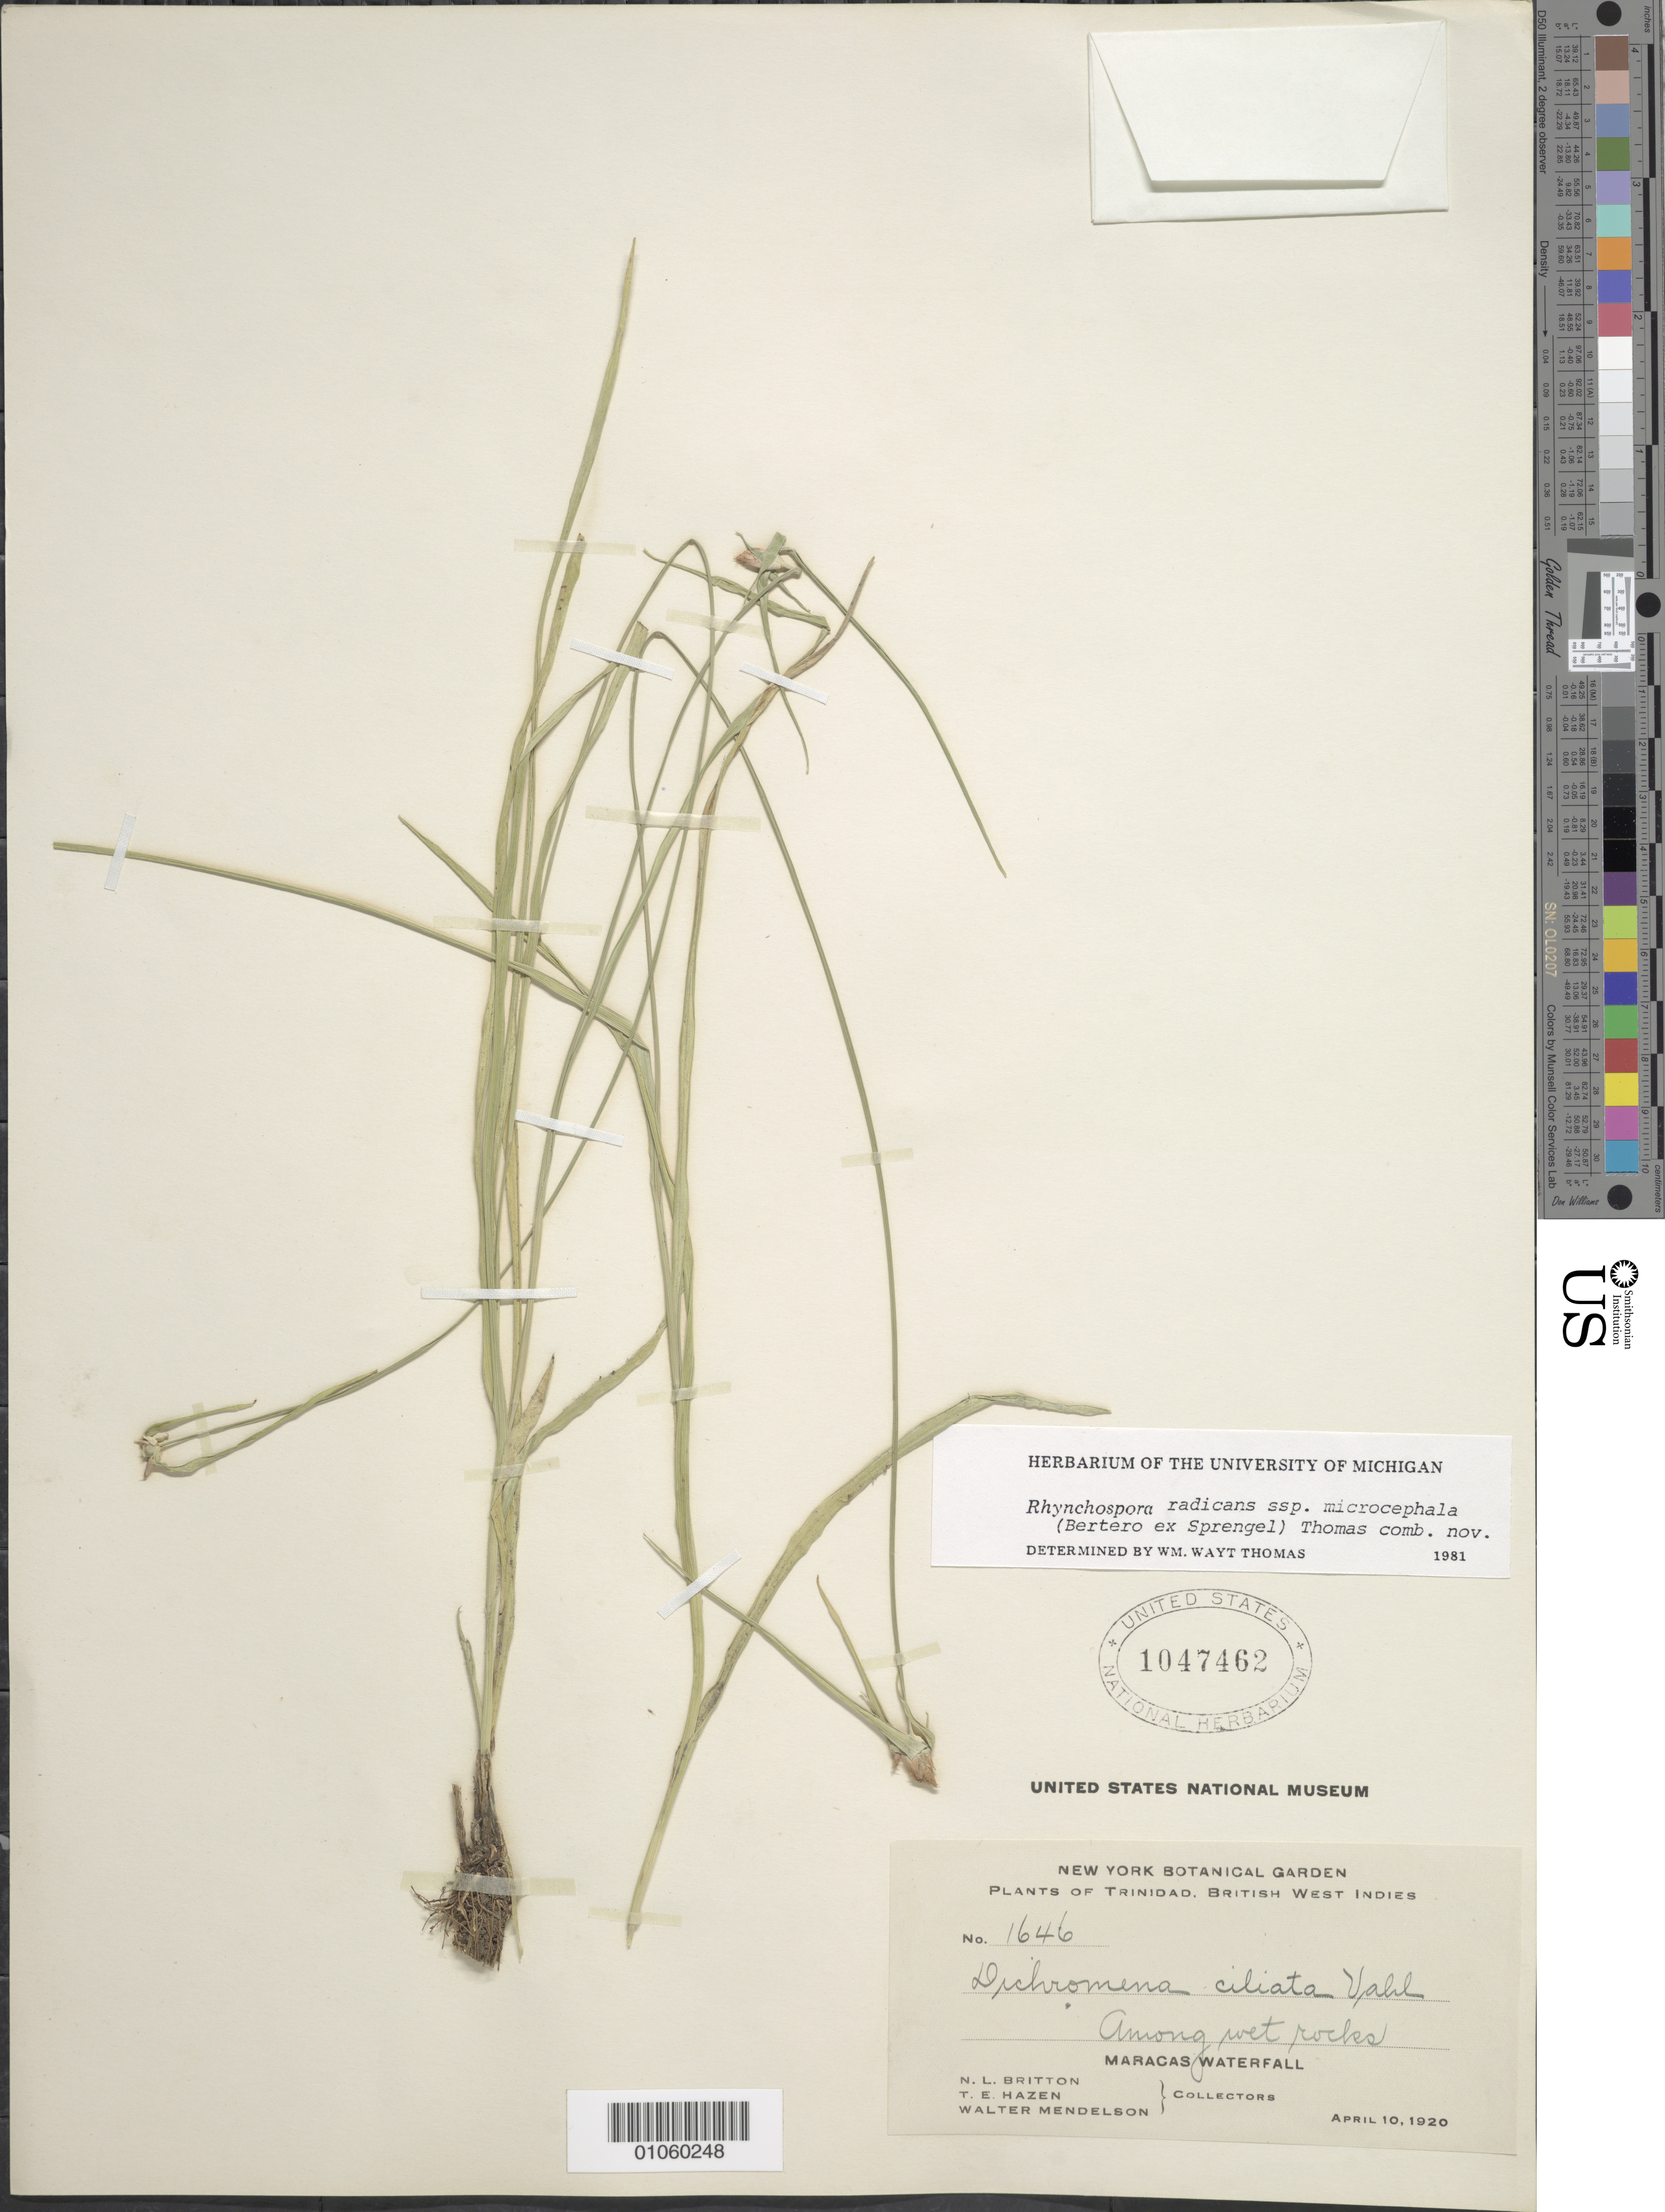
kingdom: Plantae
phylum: Tracheophyta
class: Liliopsida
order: Poales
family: Cyperaceae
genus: Rhynchospora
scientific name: Rhynchospora radicans subsp. microcephala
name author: (Bertero ex Spreng.) W.W. Thomas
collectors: N. Britton, E. G. Britton & T. E. Hazen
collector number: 1646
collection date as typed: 10 Apr 1920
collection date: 1920-04-10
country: Trinidad and Tobago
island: Trinidad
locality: Maracas Waterfall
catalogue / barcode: US 1047462